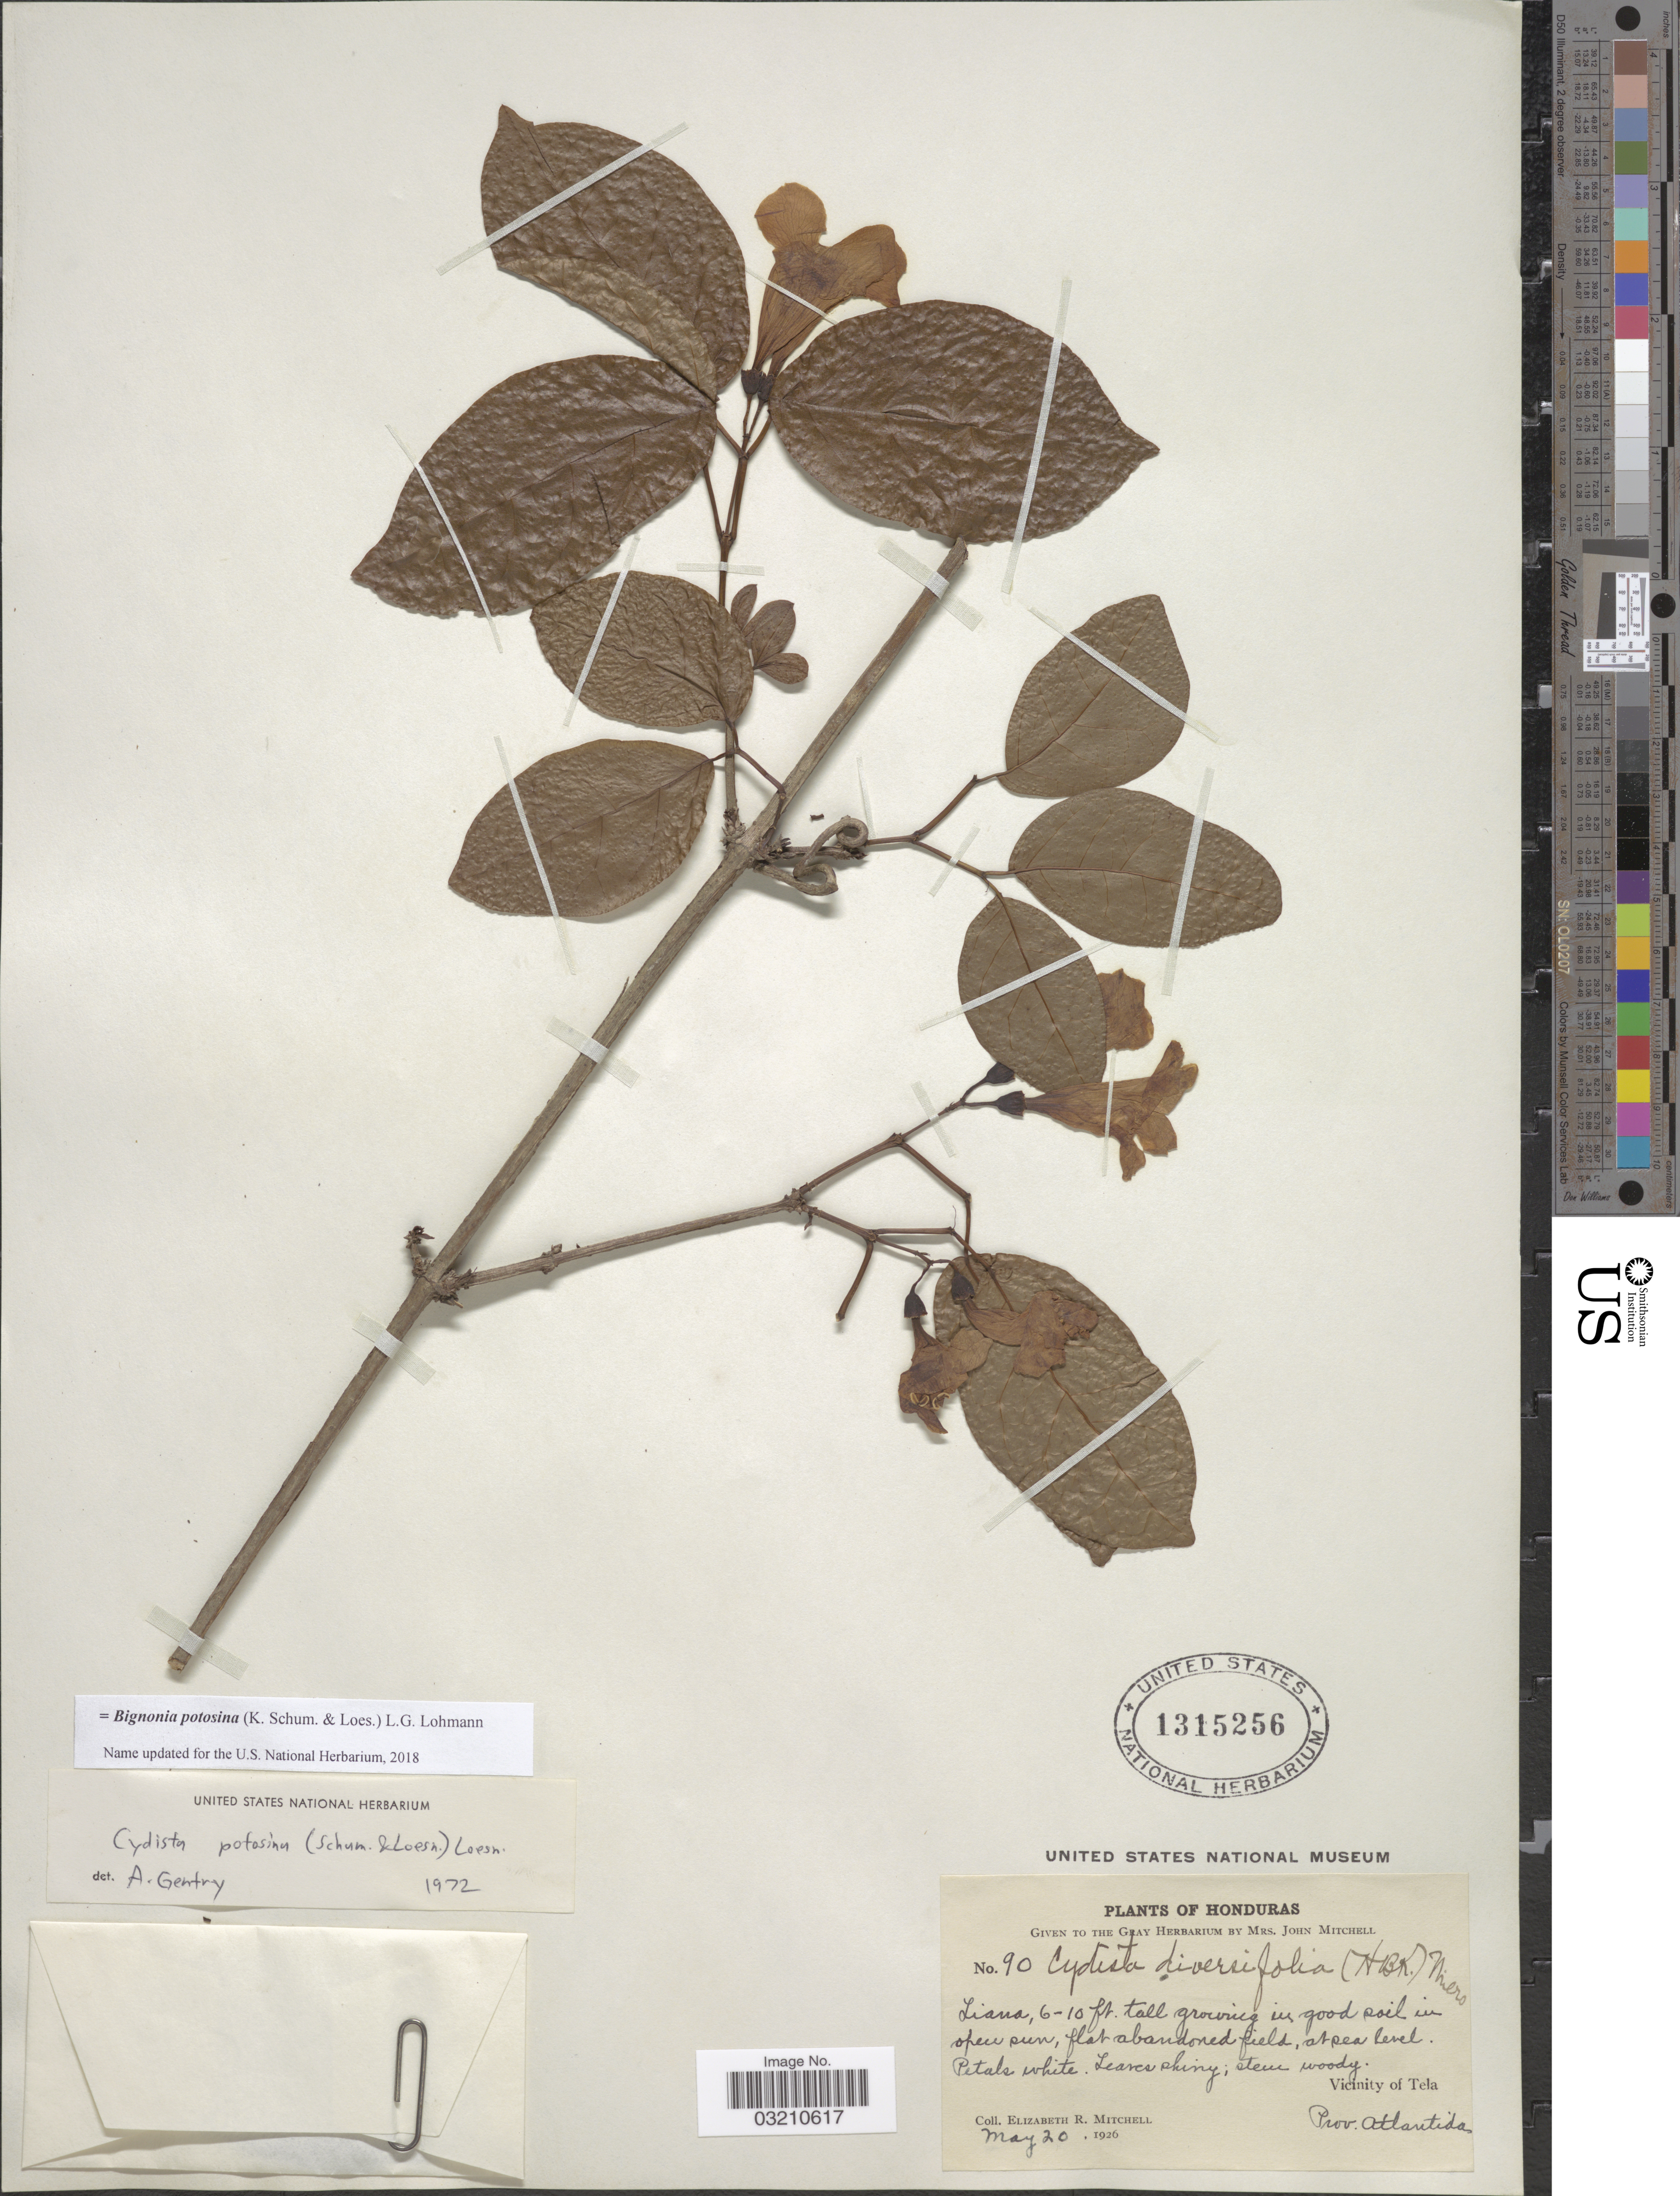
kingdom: Plantae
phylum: Tracheophyta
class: Magnoliopsida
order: Lamiales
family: Bignoniaceae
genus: Bignonia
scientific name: Bignonia potosina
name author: (K. Schum. & Loes.) L.G. Lohmann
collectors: E. Mitchell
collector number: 90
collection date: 1926-05-20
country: Honduras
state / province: Atlántida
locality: Vicinity of Tela.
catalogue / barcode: US 1315256